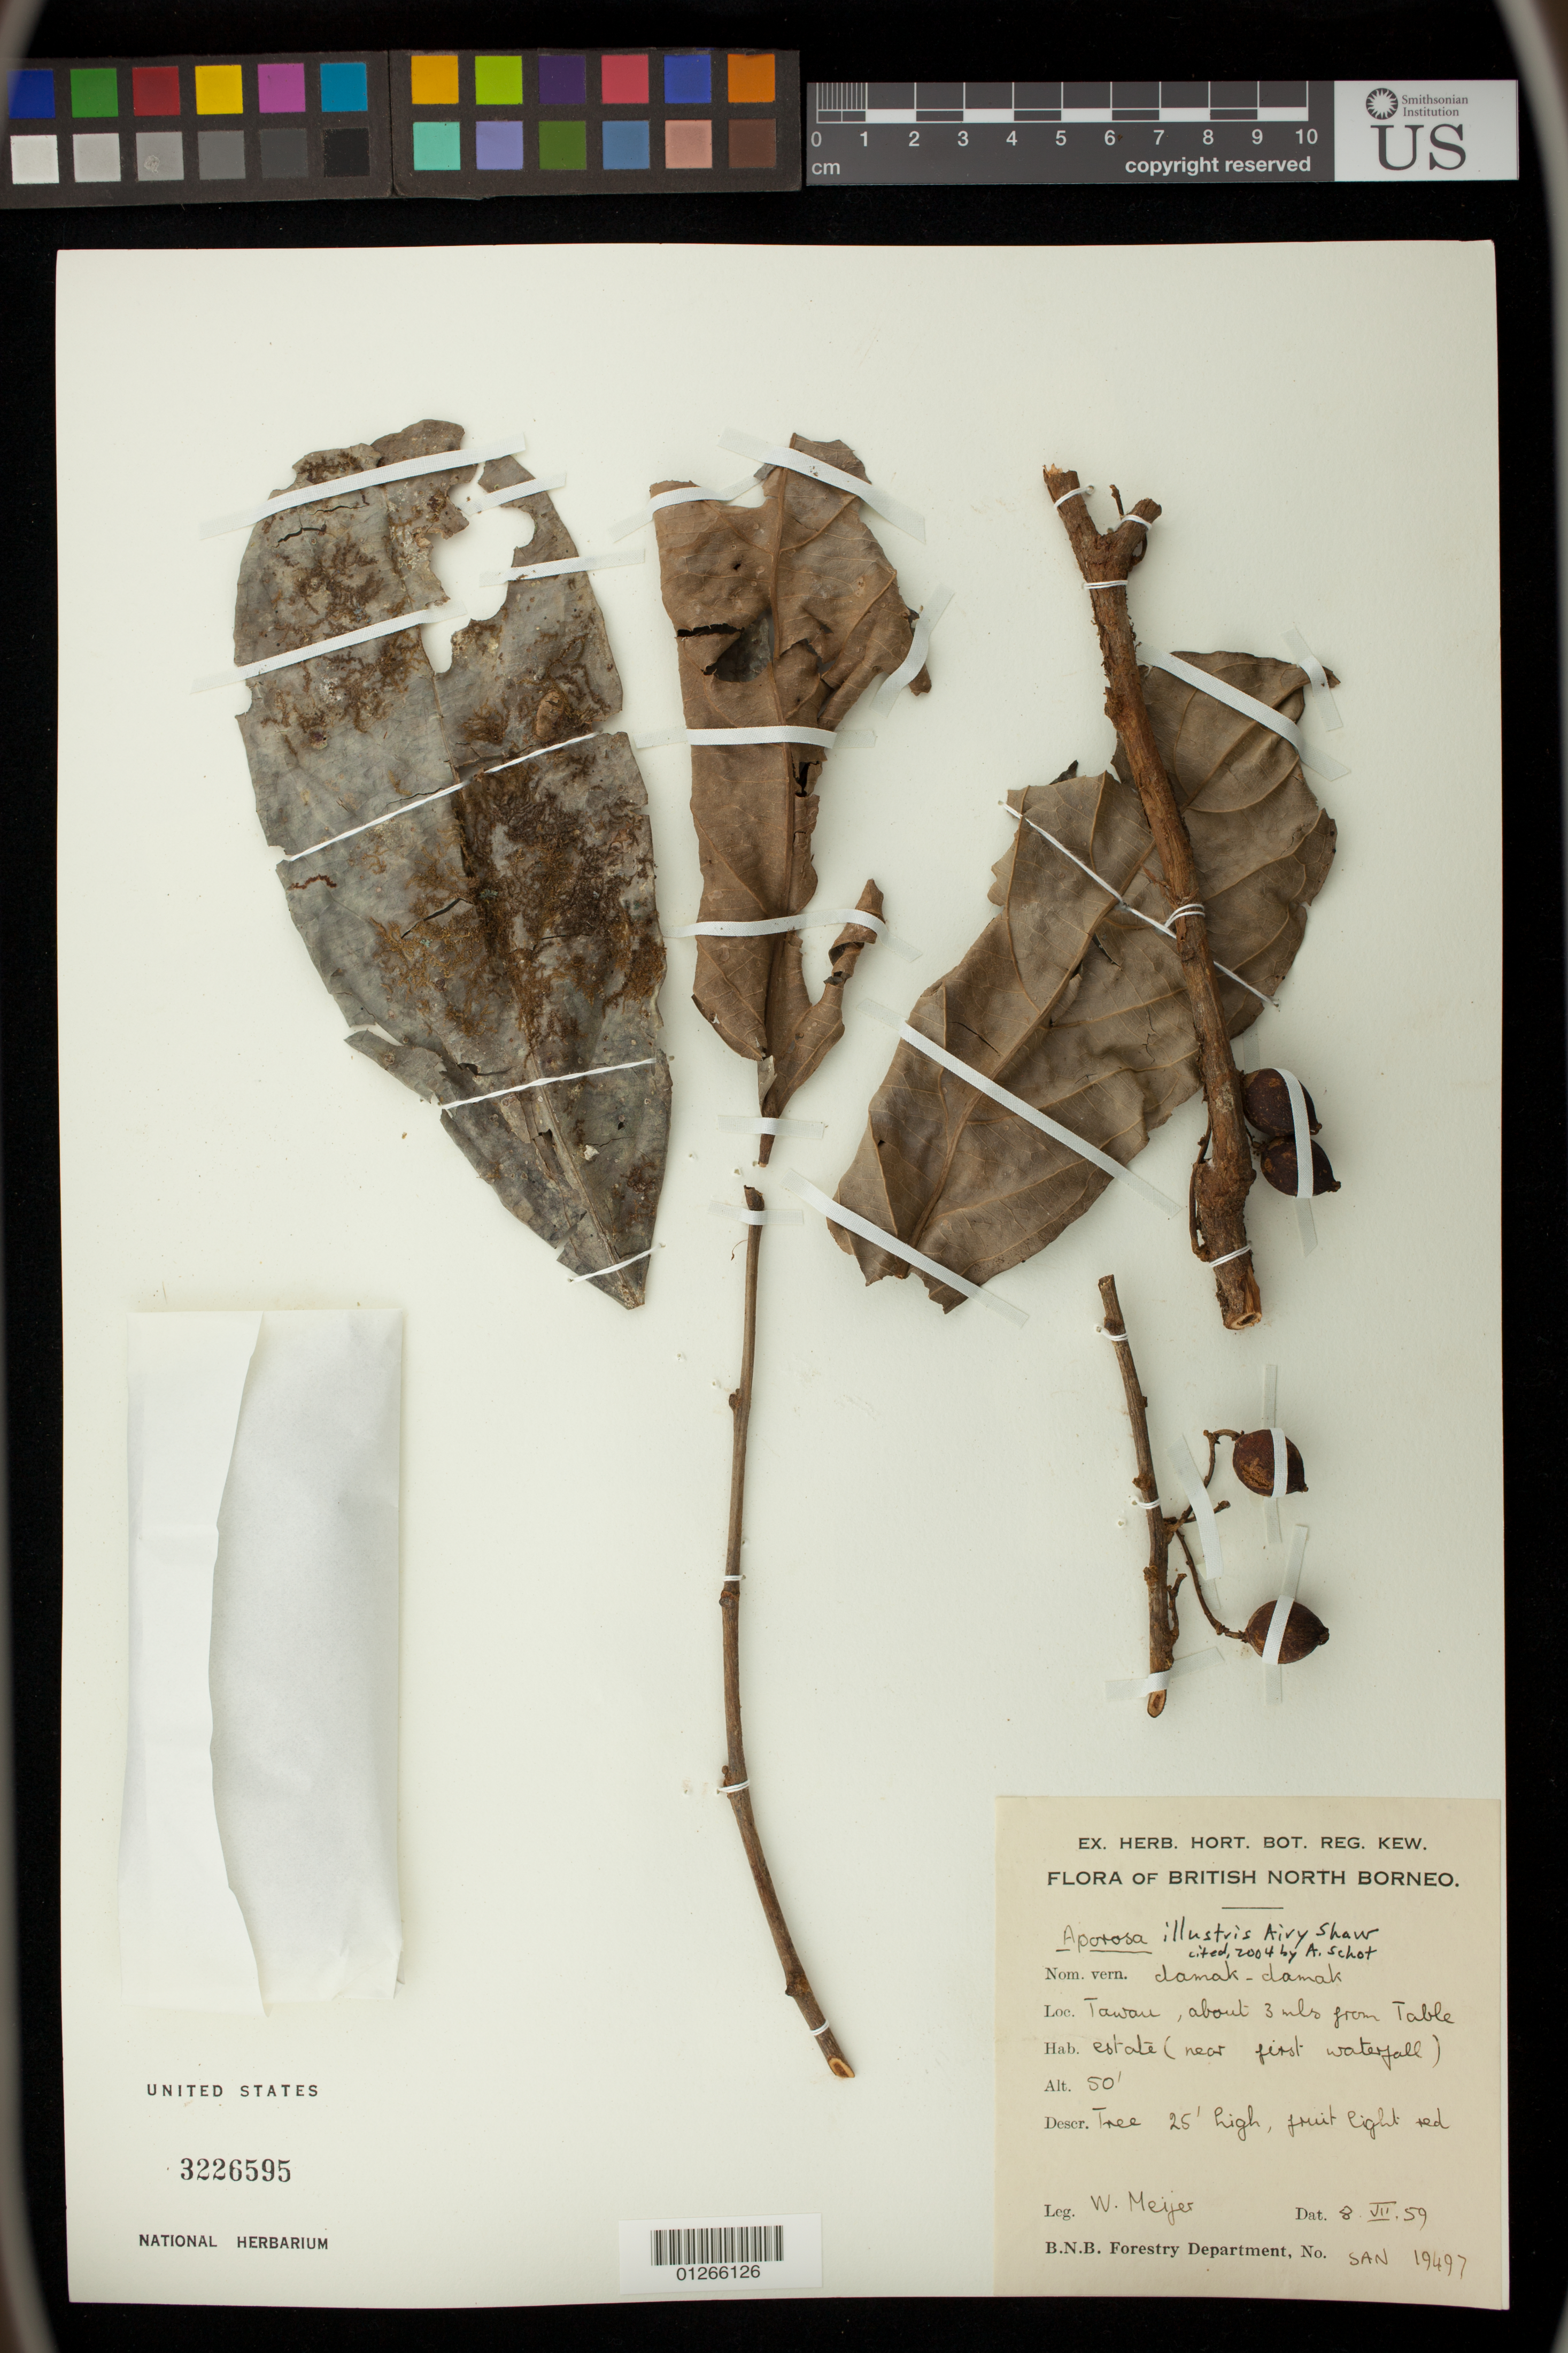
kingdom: Plantae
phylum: Tracheophyta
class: Magnoliopsida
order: Malpighiales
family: Phyllanthaceae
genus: Aporosa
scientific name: Aporosa illustris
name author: Airy Shaw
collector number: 19497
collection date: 1959-07-08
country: Malaysia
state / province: Sabah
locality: British North Borneo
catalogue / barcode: US 3226595